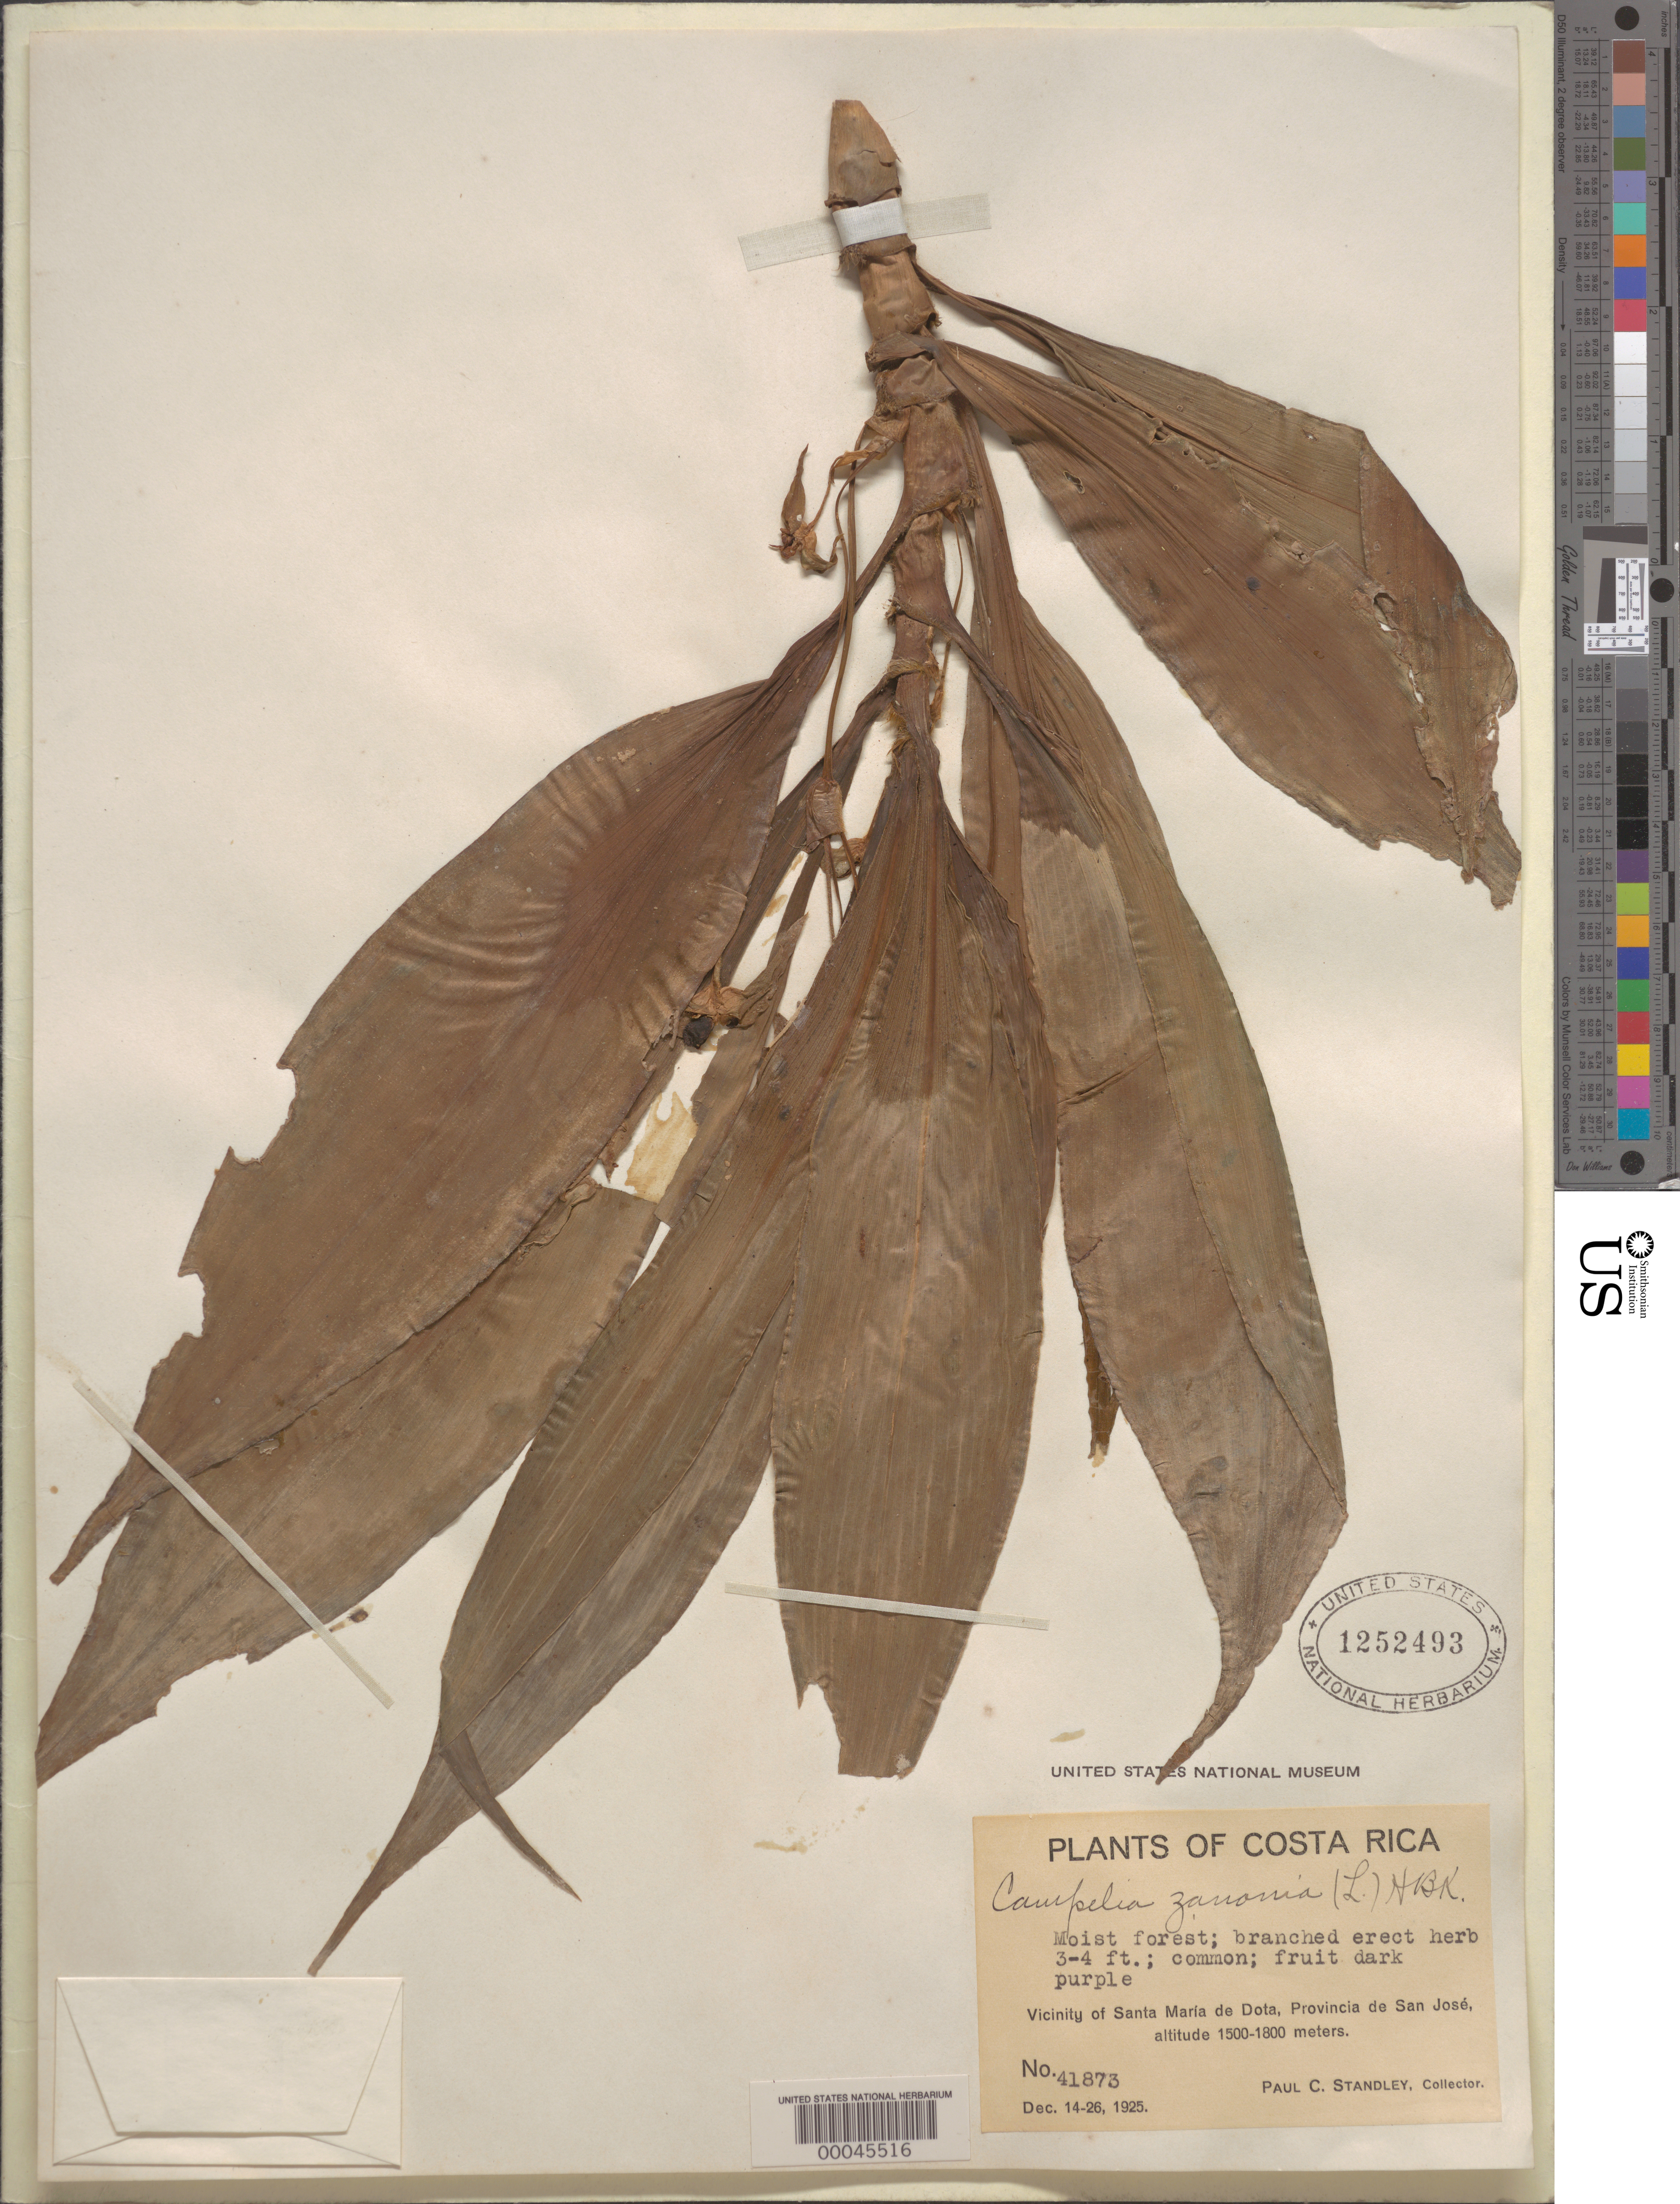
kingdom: Plantae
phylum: Tracheophyta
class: Liliopsida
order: Commelinales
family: Commelinaceae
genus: Tradescantia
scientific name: Tradescantia zanonia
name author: (L.) Sw.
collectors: P. C. Standley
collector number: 41873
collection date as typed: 14 Dec 1925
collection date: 1925-12-14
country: Costa Rica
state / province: San José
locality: Near santa maria de dota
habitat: Moist forest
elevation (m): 1500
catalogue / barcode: US 1252493